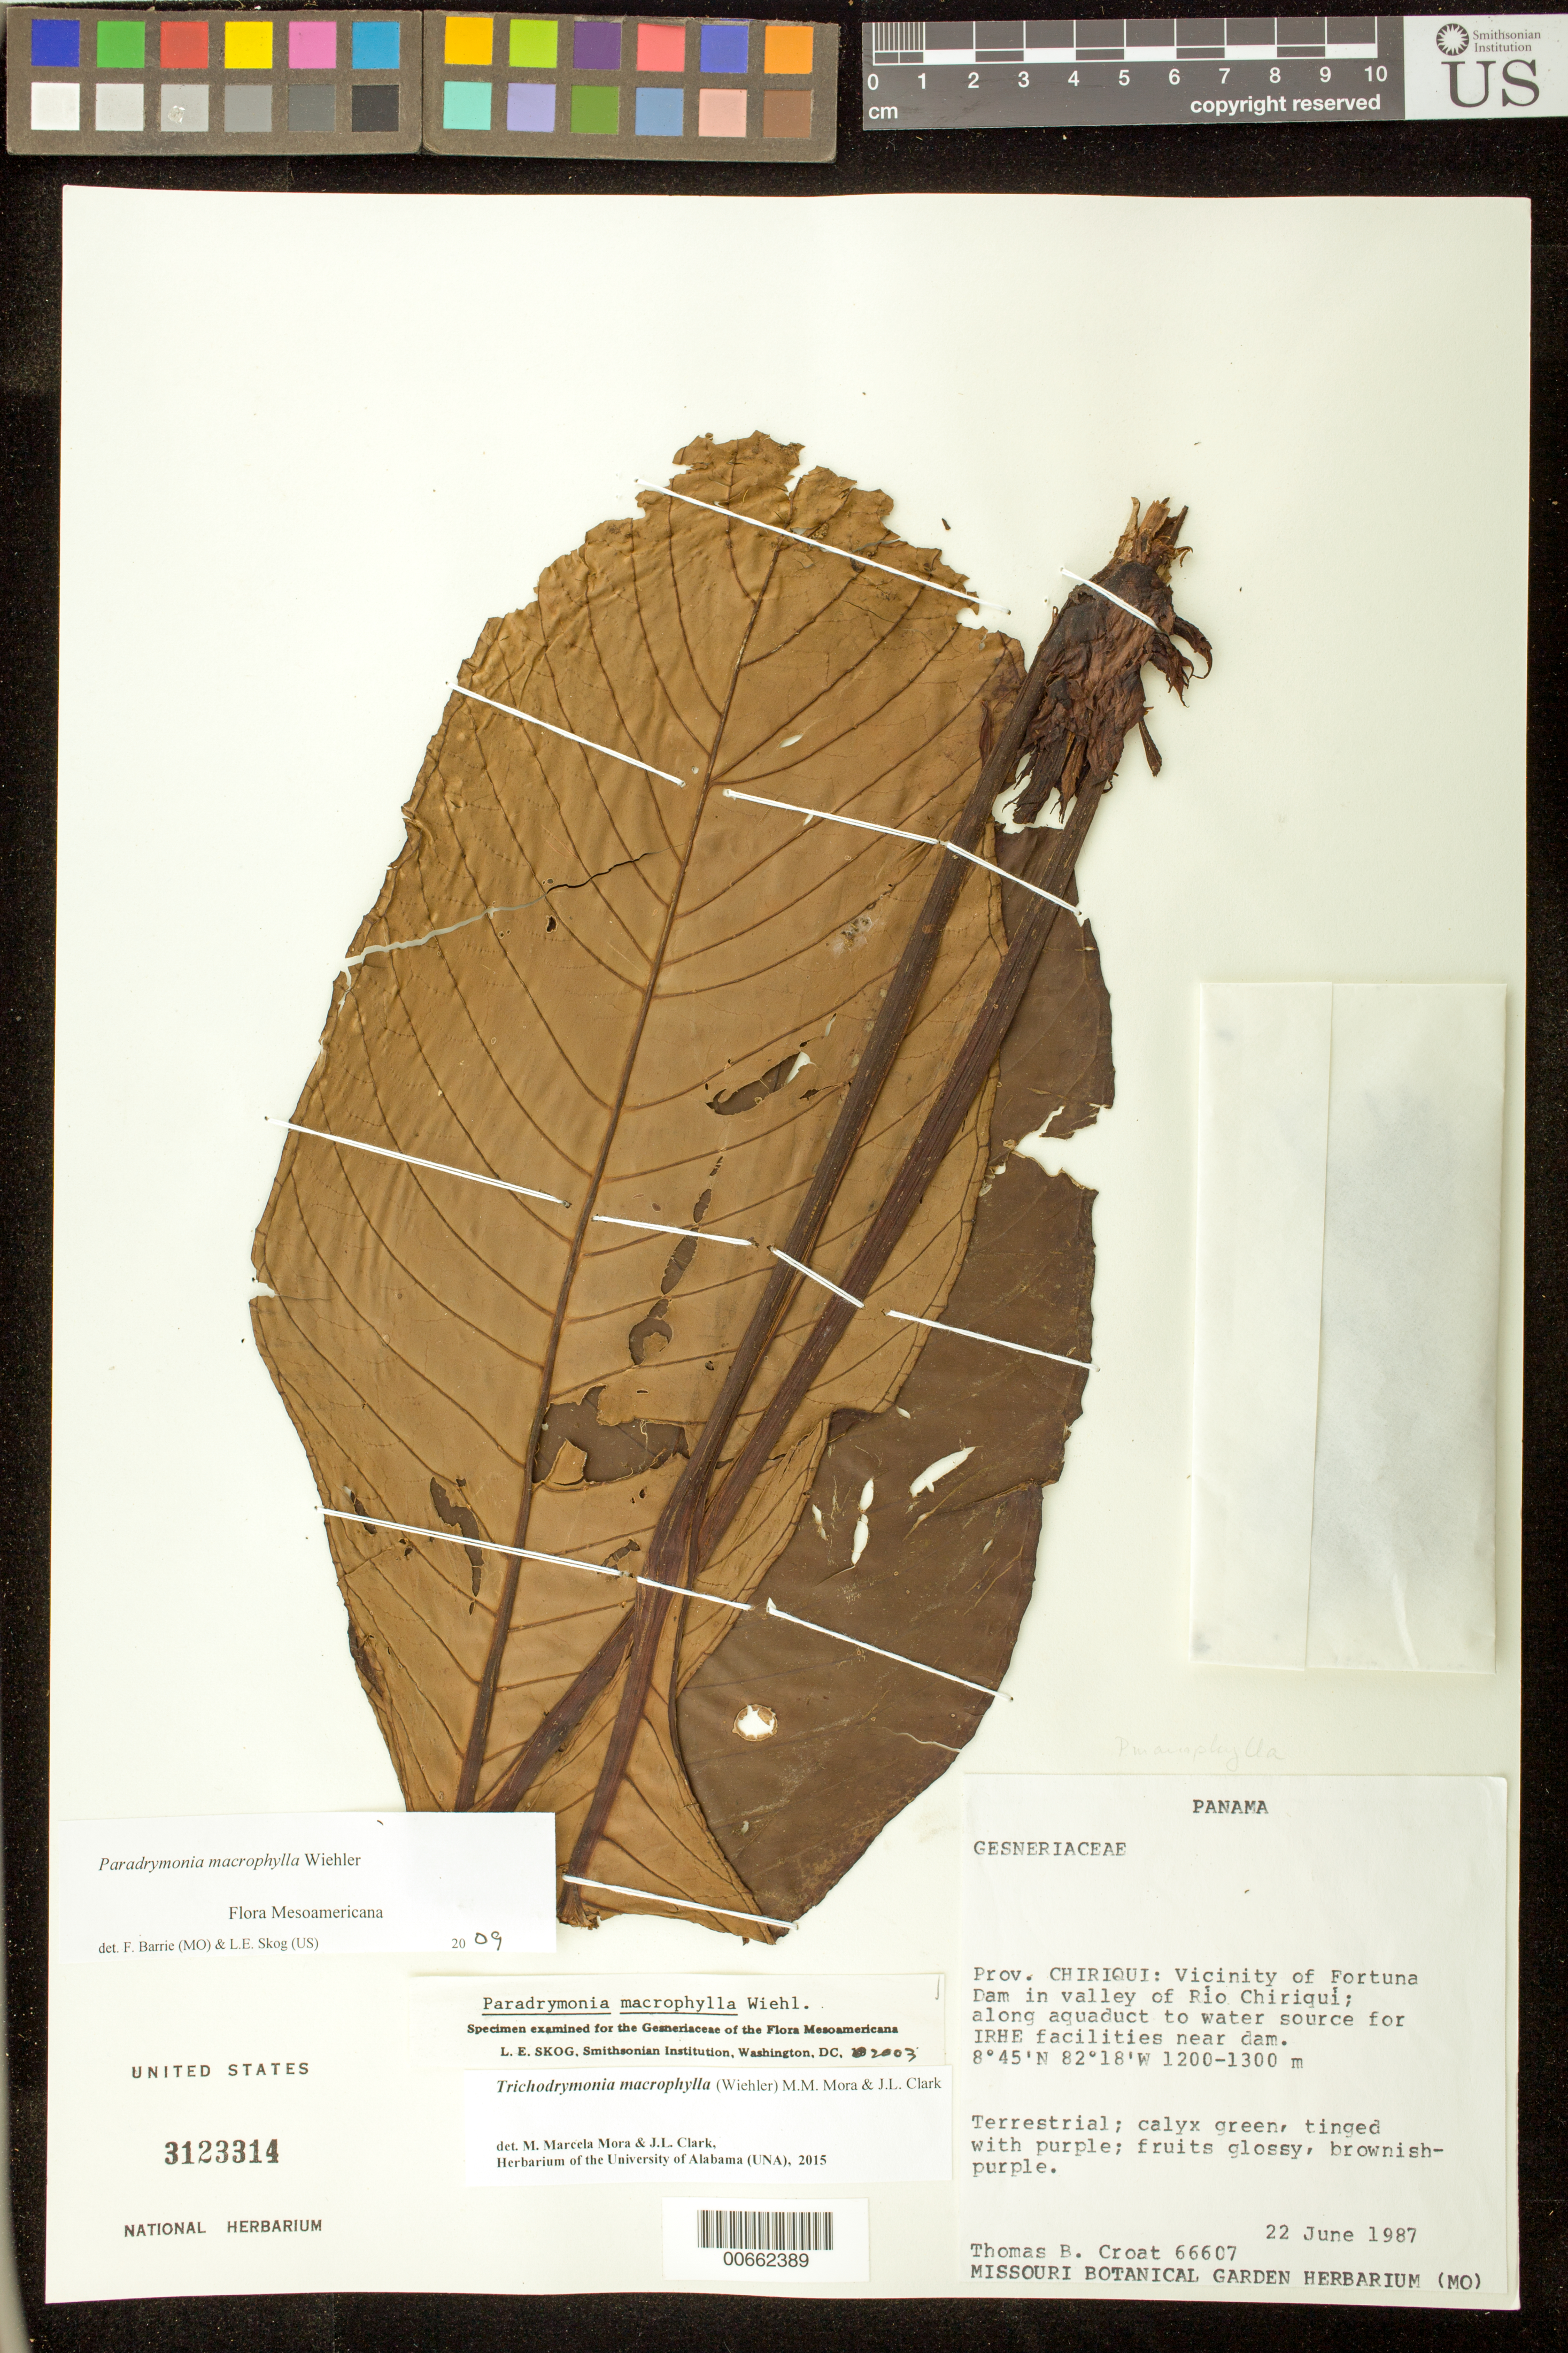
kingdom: Plantae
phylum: Tracheophyta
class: Magnoliopsida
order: Lamiales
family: Gesneriaceae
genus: Trichodrymonia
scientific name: Trichodrymonia macrophylla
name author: (Wiehler) M.M. Mora & J.L. Clark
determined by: Mora, M. M.; Clark, J. L.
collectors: T. B. Croat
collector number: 66607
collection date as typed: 22 Jun 1987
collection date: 1987-06-22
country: Panama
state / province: Chiriquí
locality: Vicinity of Fortuna Dam in valley of Rio Chiriqui, along aqueduct to water source for IRHE facilities near dam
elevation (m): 1200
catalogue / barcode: US 3123314